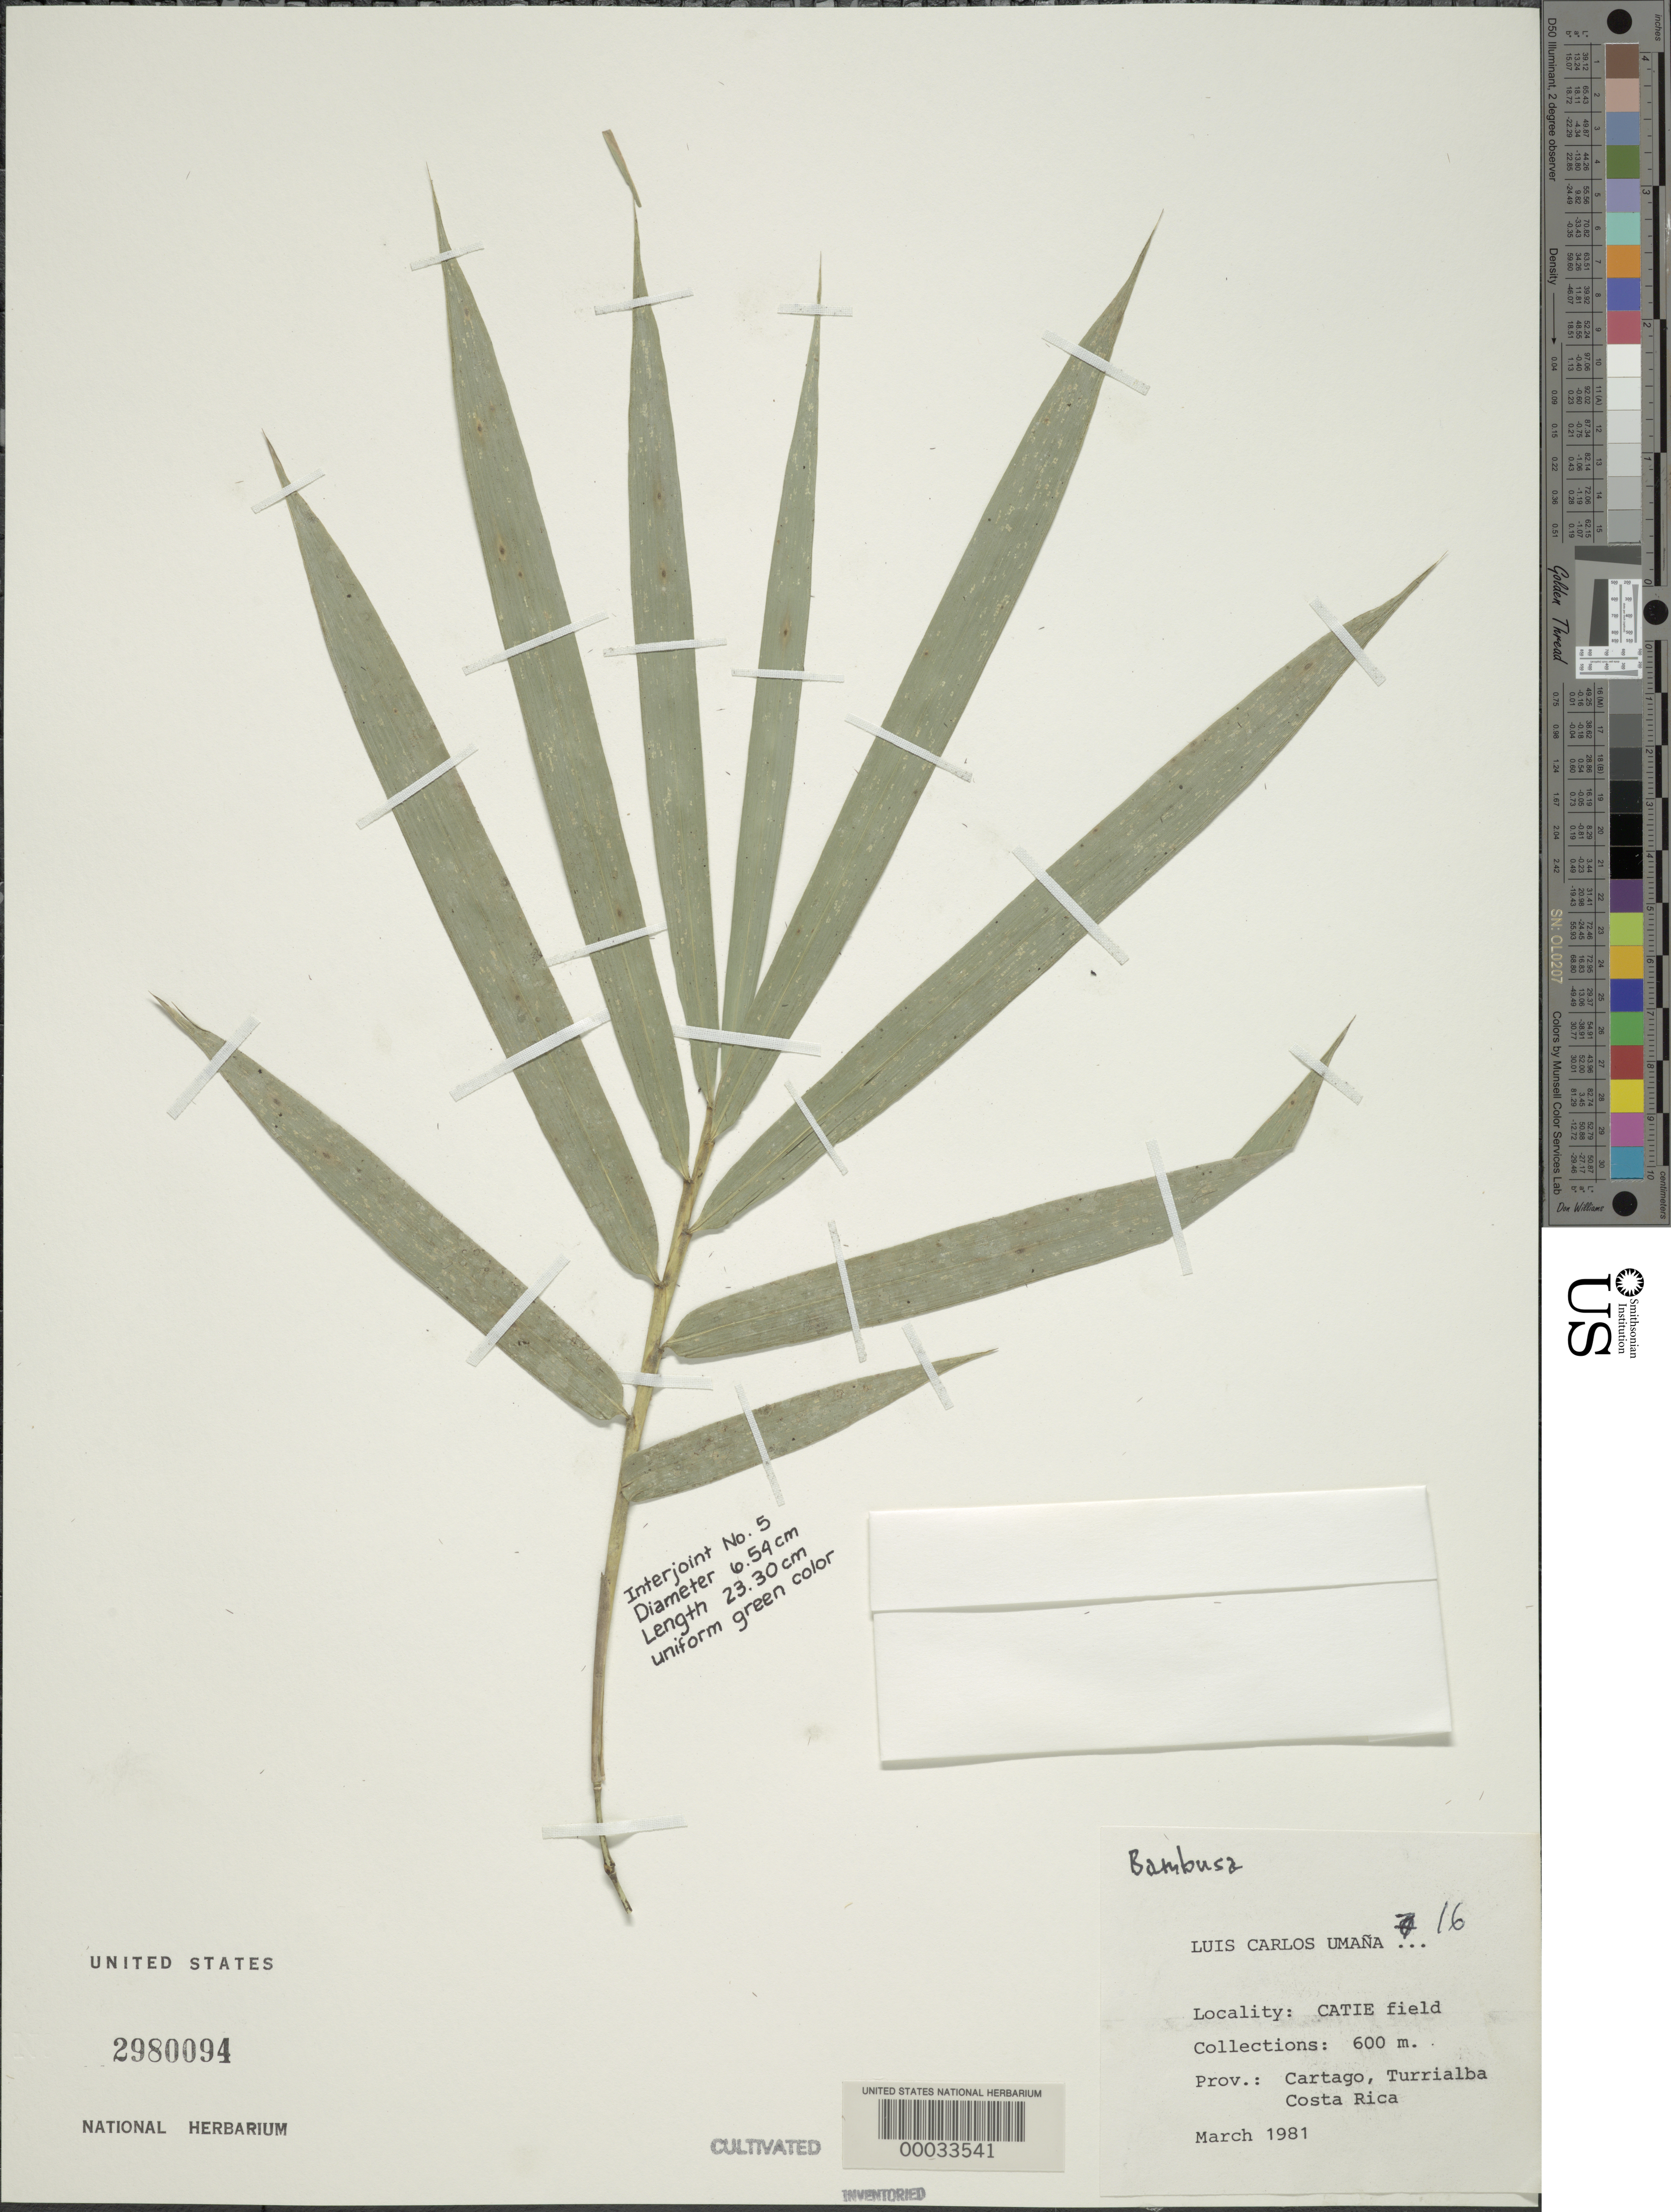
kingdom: Plantae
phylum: Tracheophyta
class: Liliopsida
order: Poales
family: Poaceae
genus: Bambusa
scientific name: Bambusa sp.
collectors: L. C. Umaña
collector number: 16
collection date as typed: Mar 1981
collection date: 1981-03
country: Costa Rica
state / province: Cartago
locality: Catie field, Turrialba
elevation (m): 600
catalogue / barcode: US 2980094